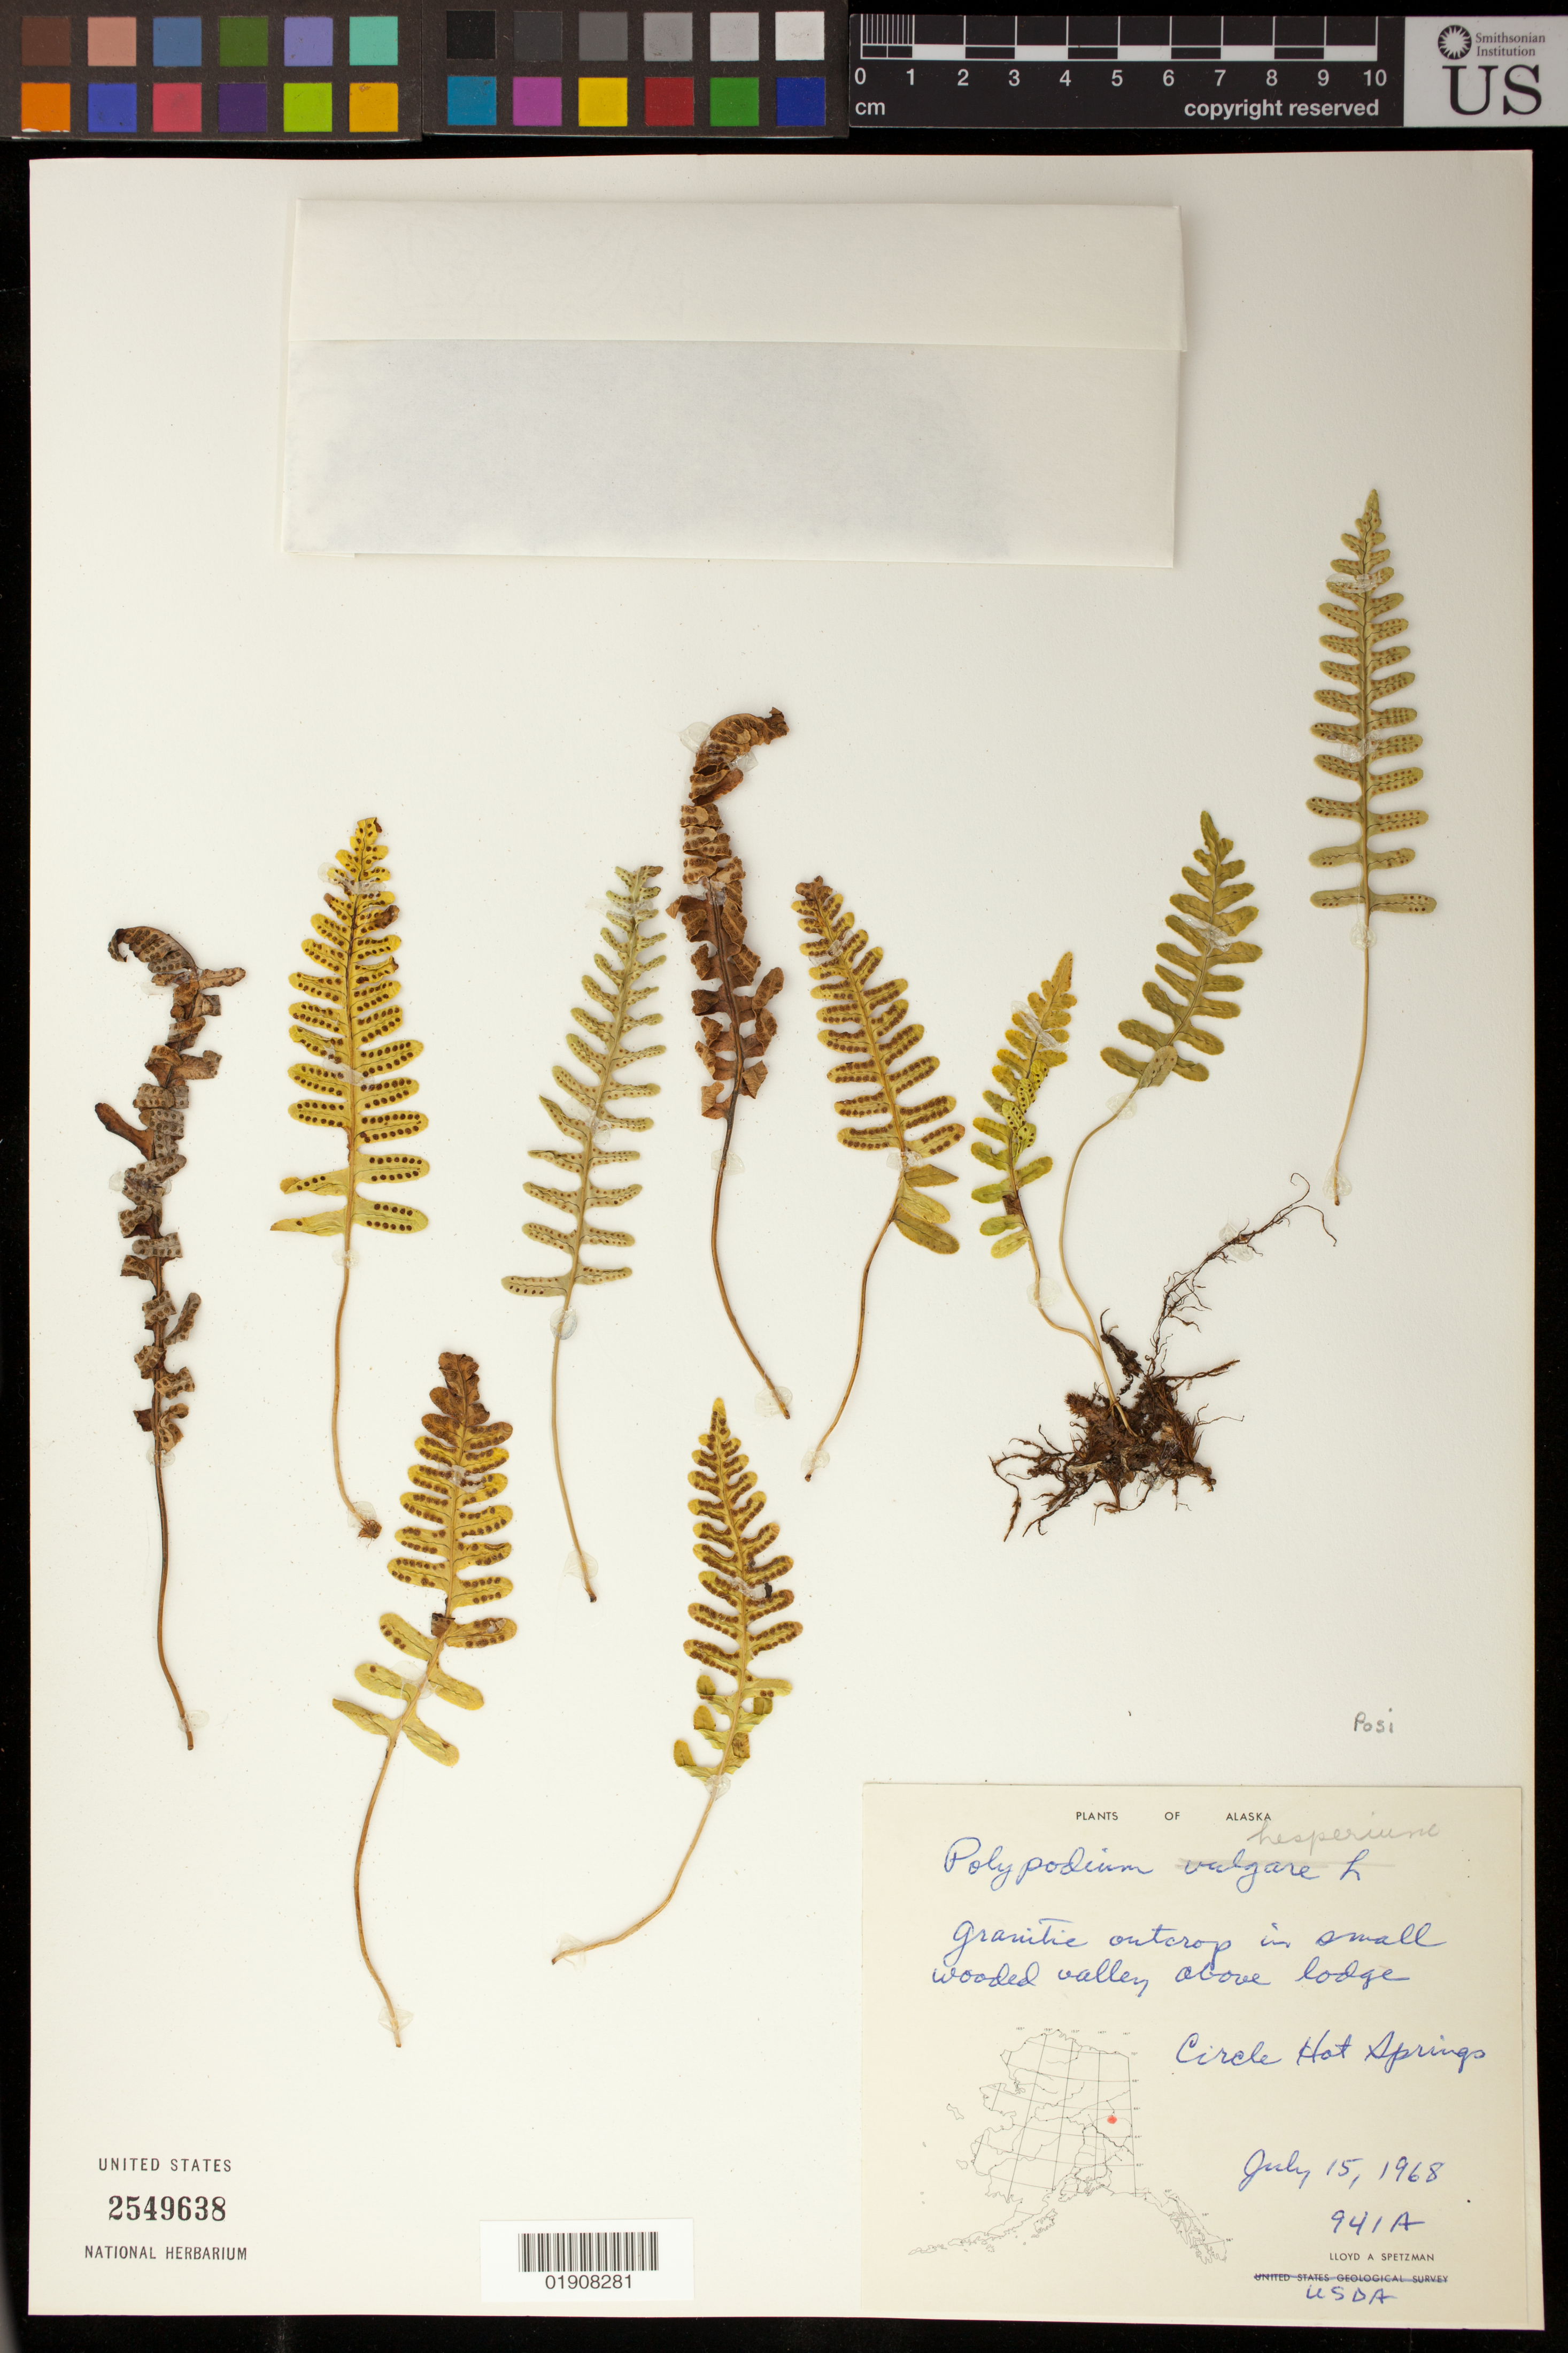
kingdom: Plantae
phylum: Tracheophyta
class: Polypodiopsida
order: Polypodiales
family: Polypodiaceae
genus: Polypodium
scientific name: Polypodium sibiricum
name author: Sipliv.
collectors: L. Spetzman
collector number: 941A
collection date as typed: July 15, 1968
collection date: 1968-07-15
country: United States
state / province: Alaska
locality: Circle Hot Springs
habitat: Granite outcrop in small wooded valley above lodge.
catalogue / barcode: US 2549638